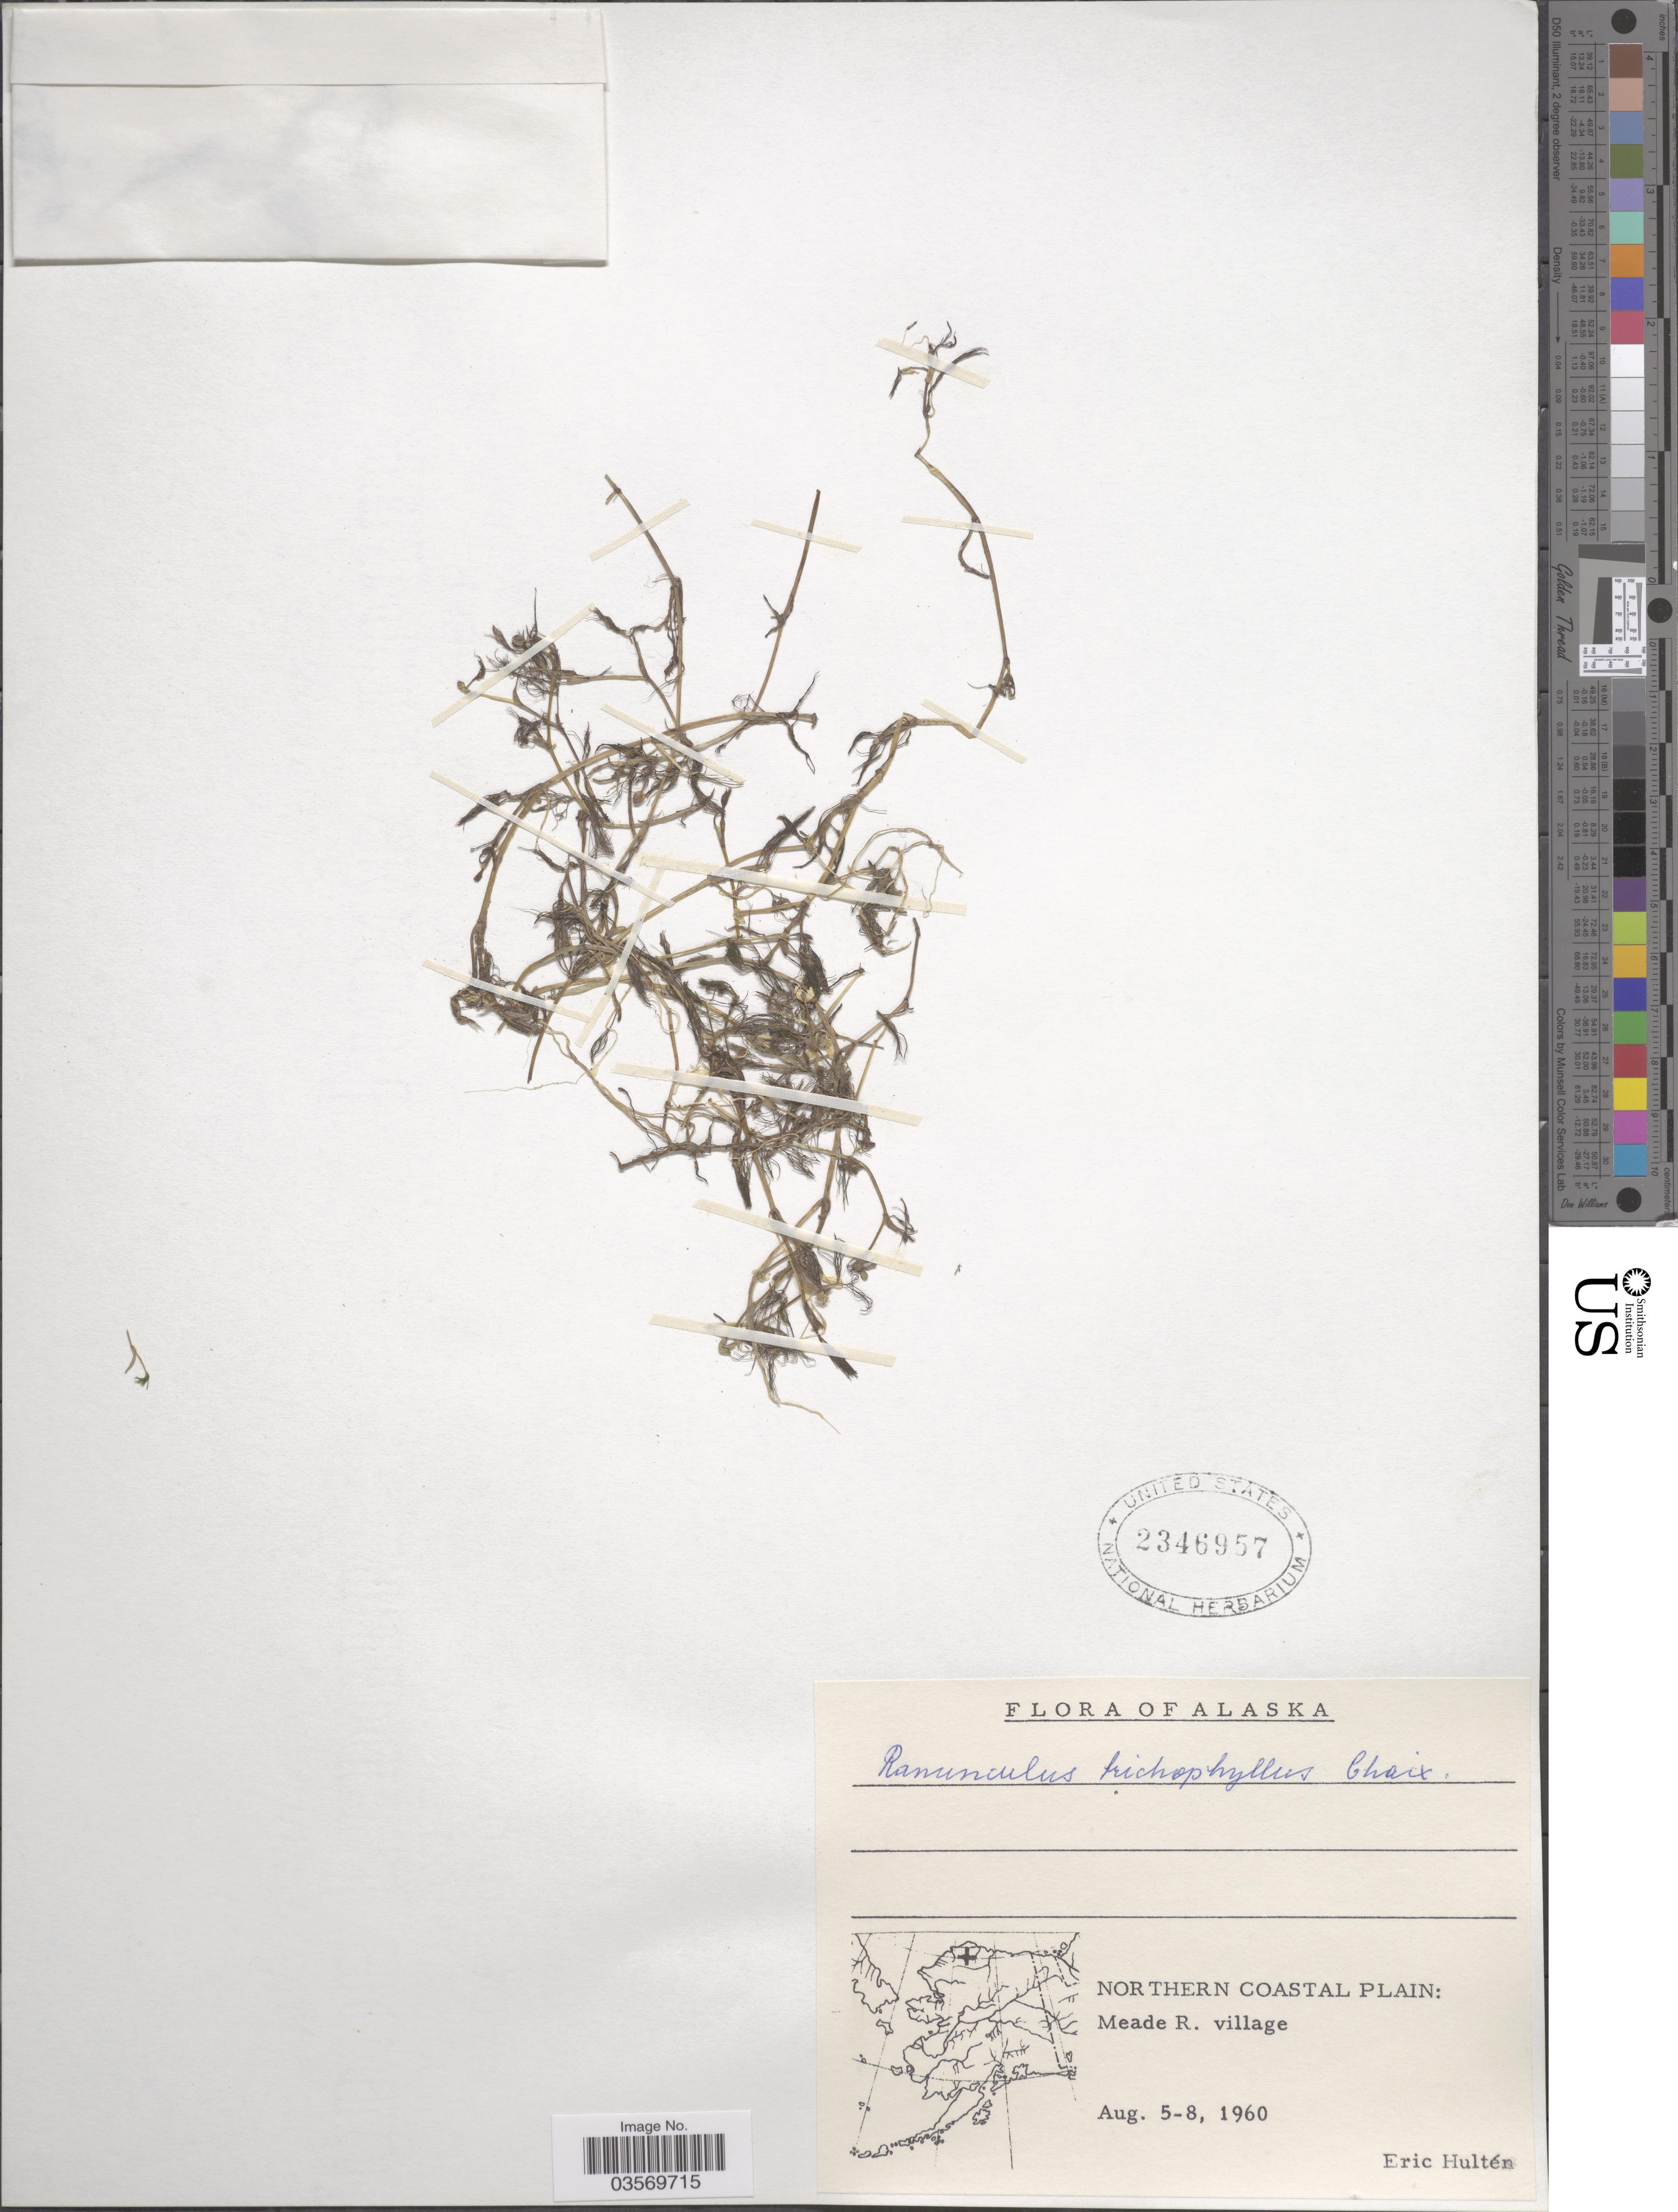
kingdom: Plantae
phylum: Tracheophyta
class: Magnoliopsida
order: Ranunculales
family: Ranunculaceae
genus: Ranunculus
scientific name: Ranunculus trichophyllus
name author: Chaix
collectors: E. G. Hultén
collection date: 1960-08-05/1960-08-08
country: United States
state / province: Alaska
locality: Northern Coastal Plain: Meade R. village.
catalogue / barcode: US 2346957